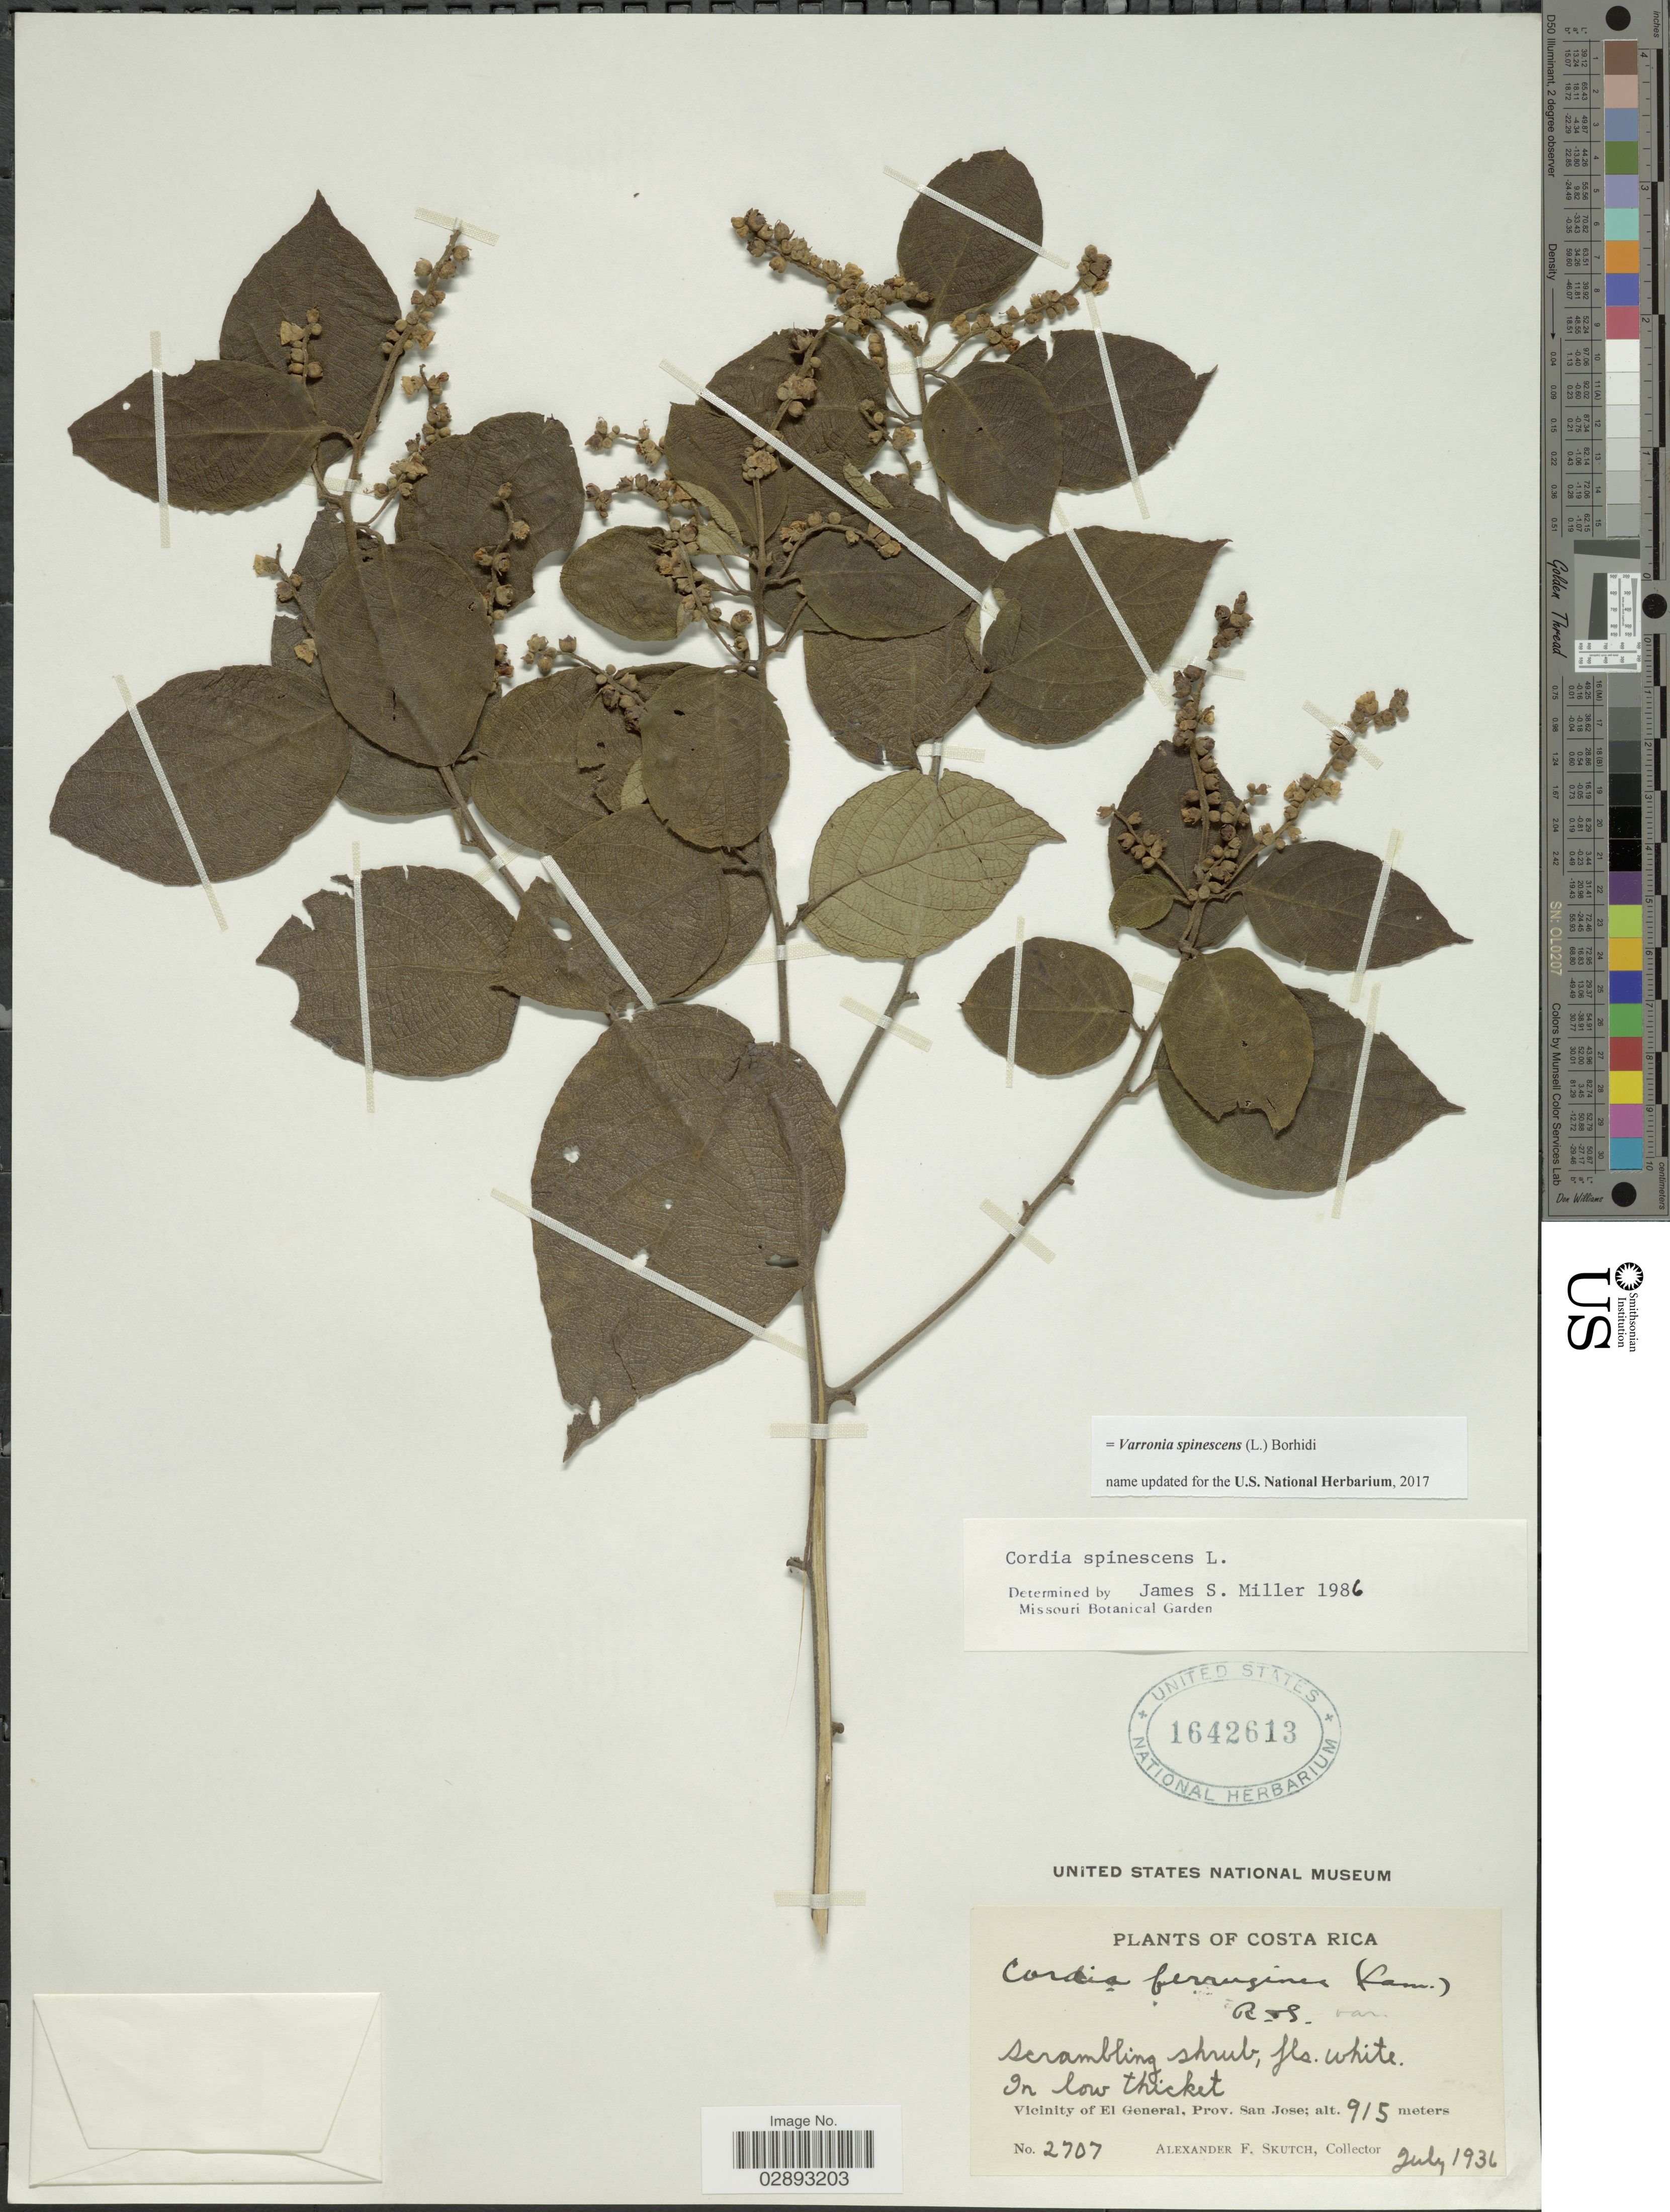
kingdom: Plantae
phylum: Tracheophyta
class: Magnoliopsida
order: Boraginales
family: Cordiaceae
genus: Varronia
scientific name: Varronia spinescens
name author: (L.) Borhidi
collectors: A. F. Skutch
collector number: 2707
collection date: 1936-07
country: Costa Rica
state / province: San José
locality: Vicinity of El General, Prov. San Jose.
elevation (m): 915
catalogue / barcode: US 1642613